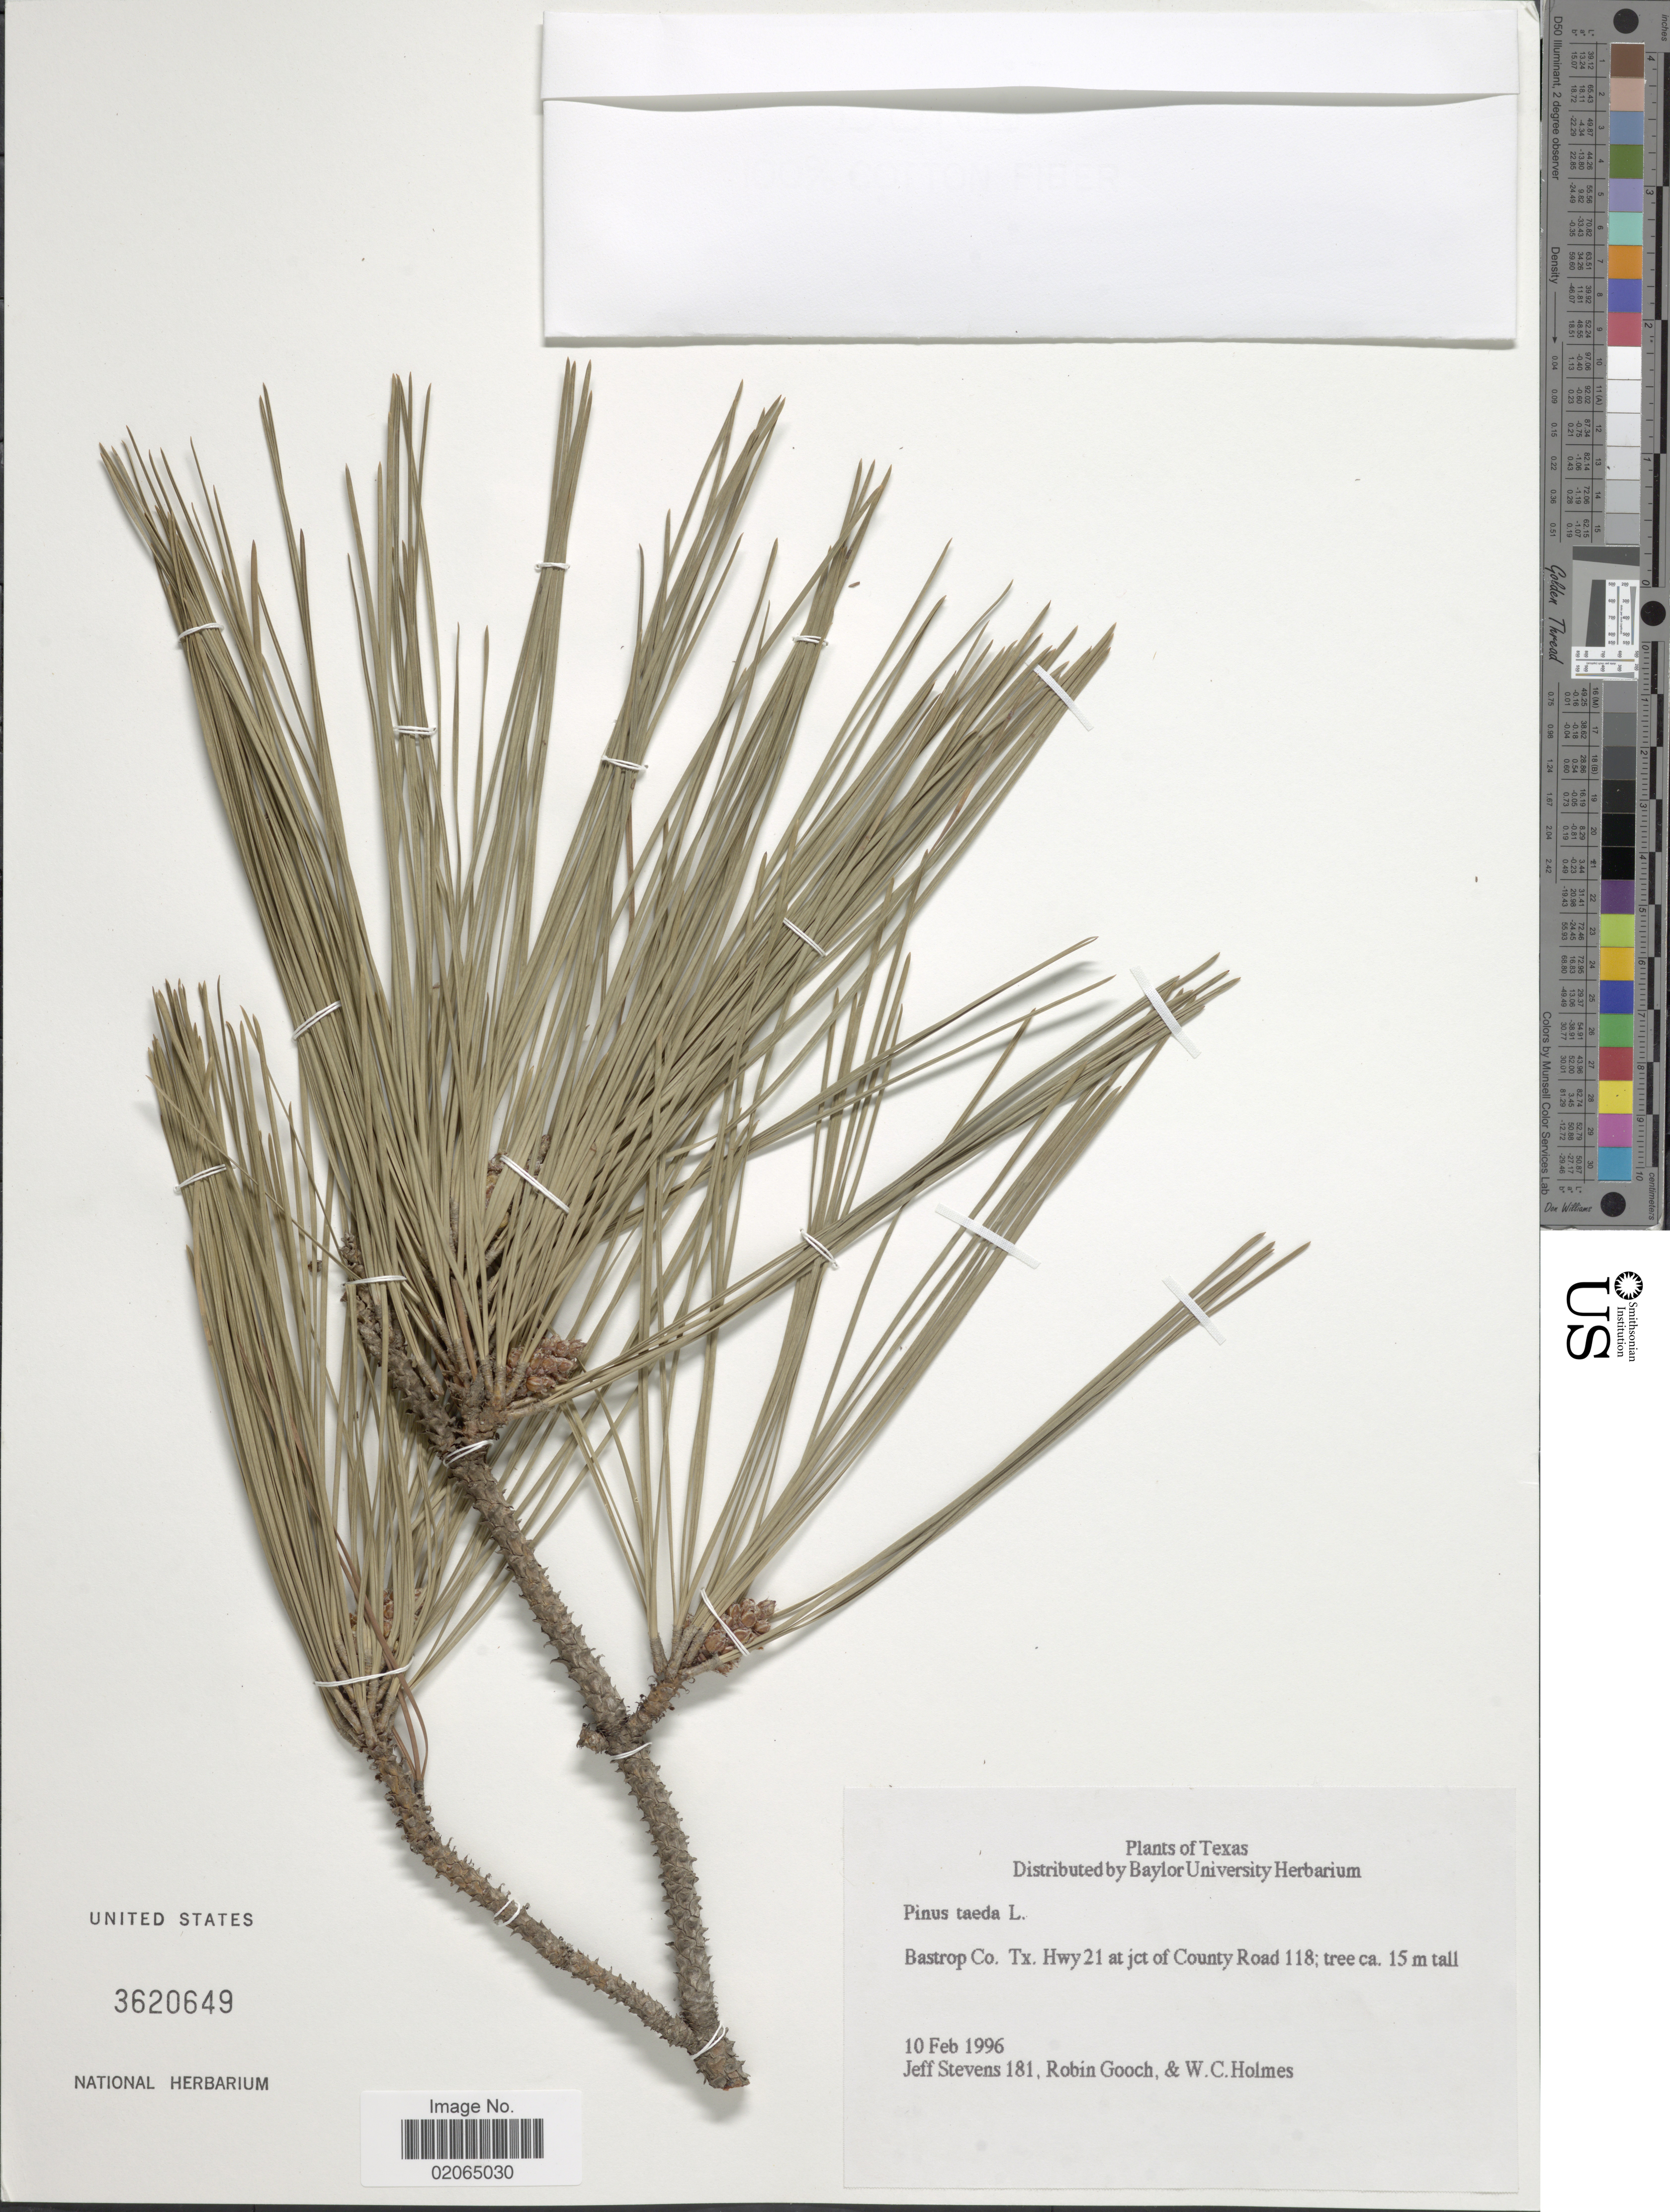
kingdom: Plantae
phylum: Tracheophyta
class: Pinopsida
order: Pinales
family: Pinaceae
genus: Pinus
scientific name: Pinus taeda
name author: L.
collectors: J. Stevens, R. Gooch & W. Holmes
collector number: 181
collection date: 1996-02-10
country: United States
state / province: Texas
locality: Bastrop Co. Tx. Hwy 21 at jct of County Road 118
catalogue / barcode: US 3620649